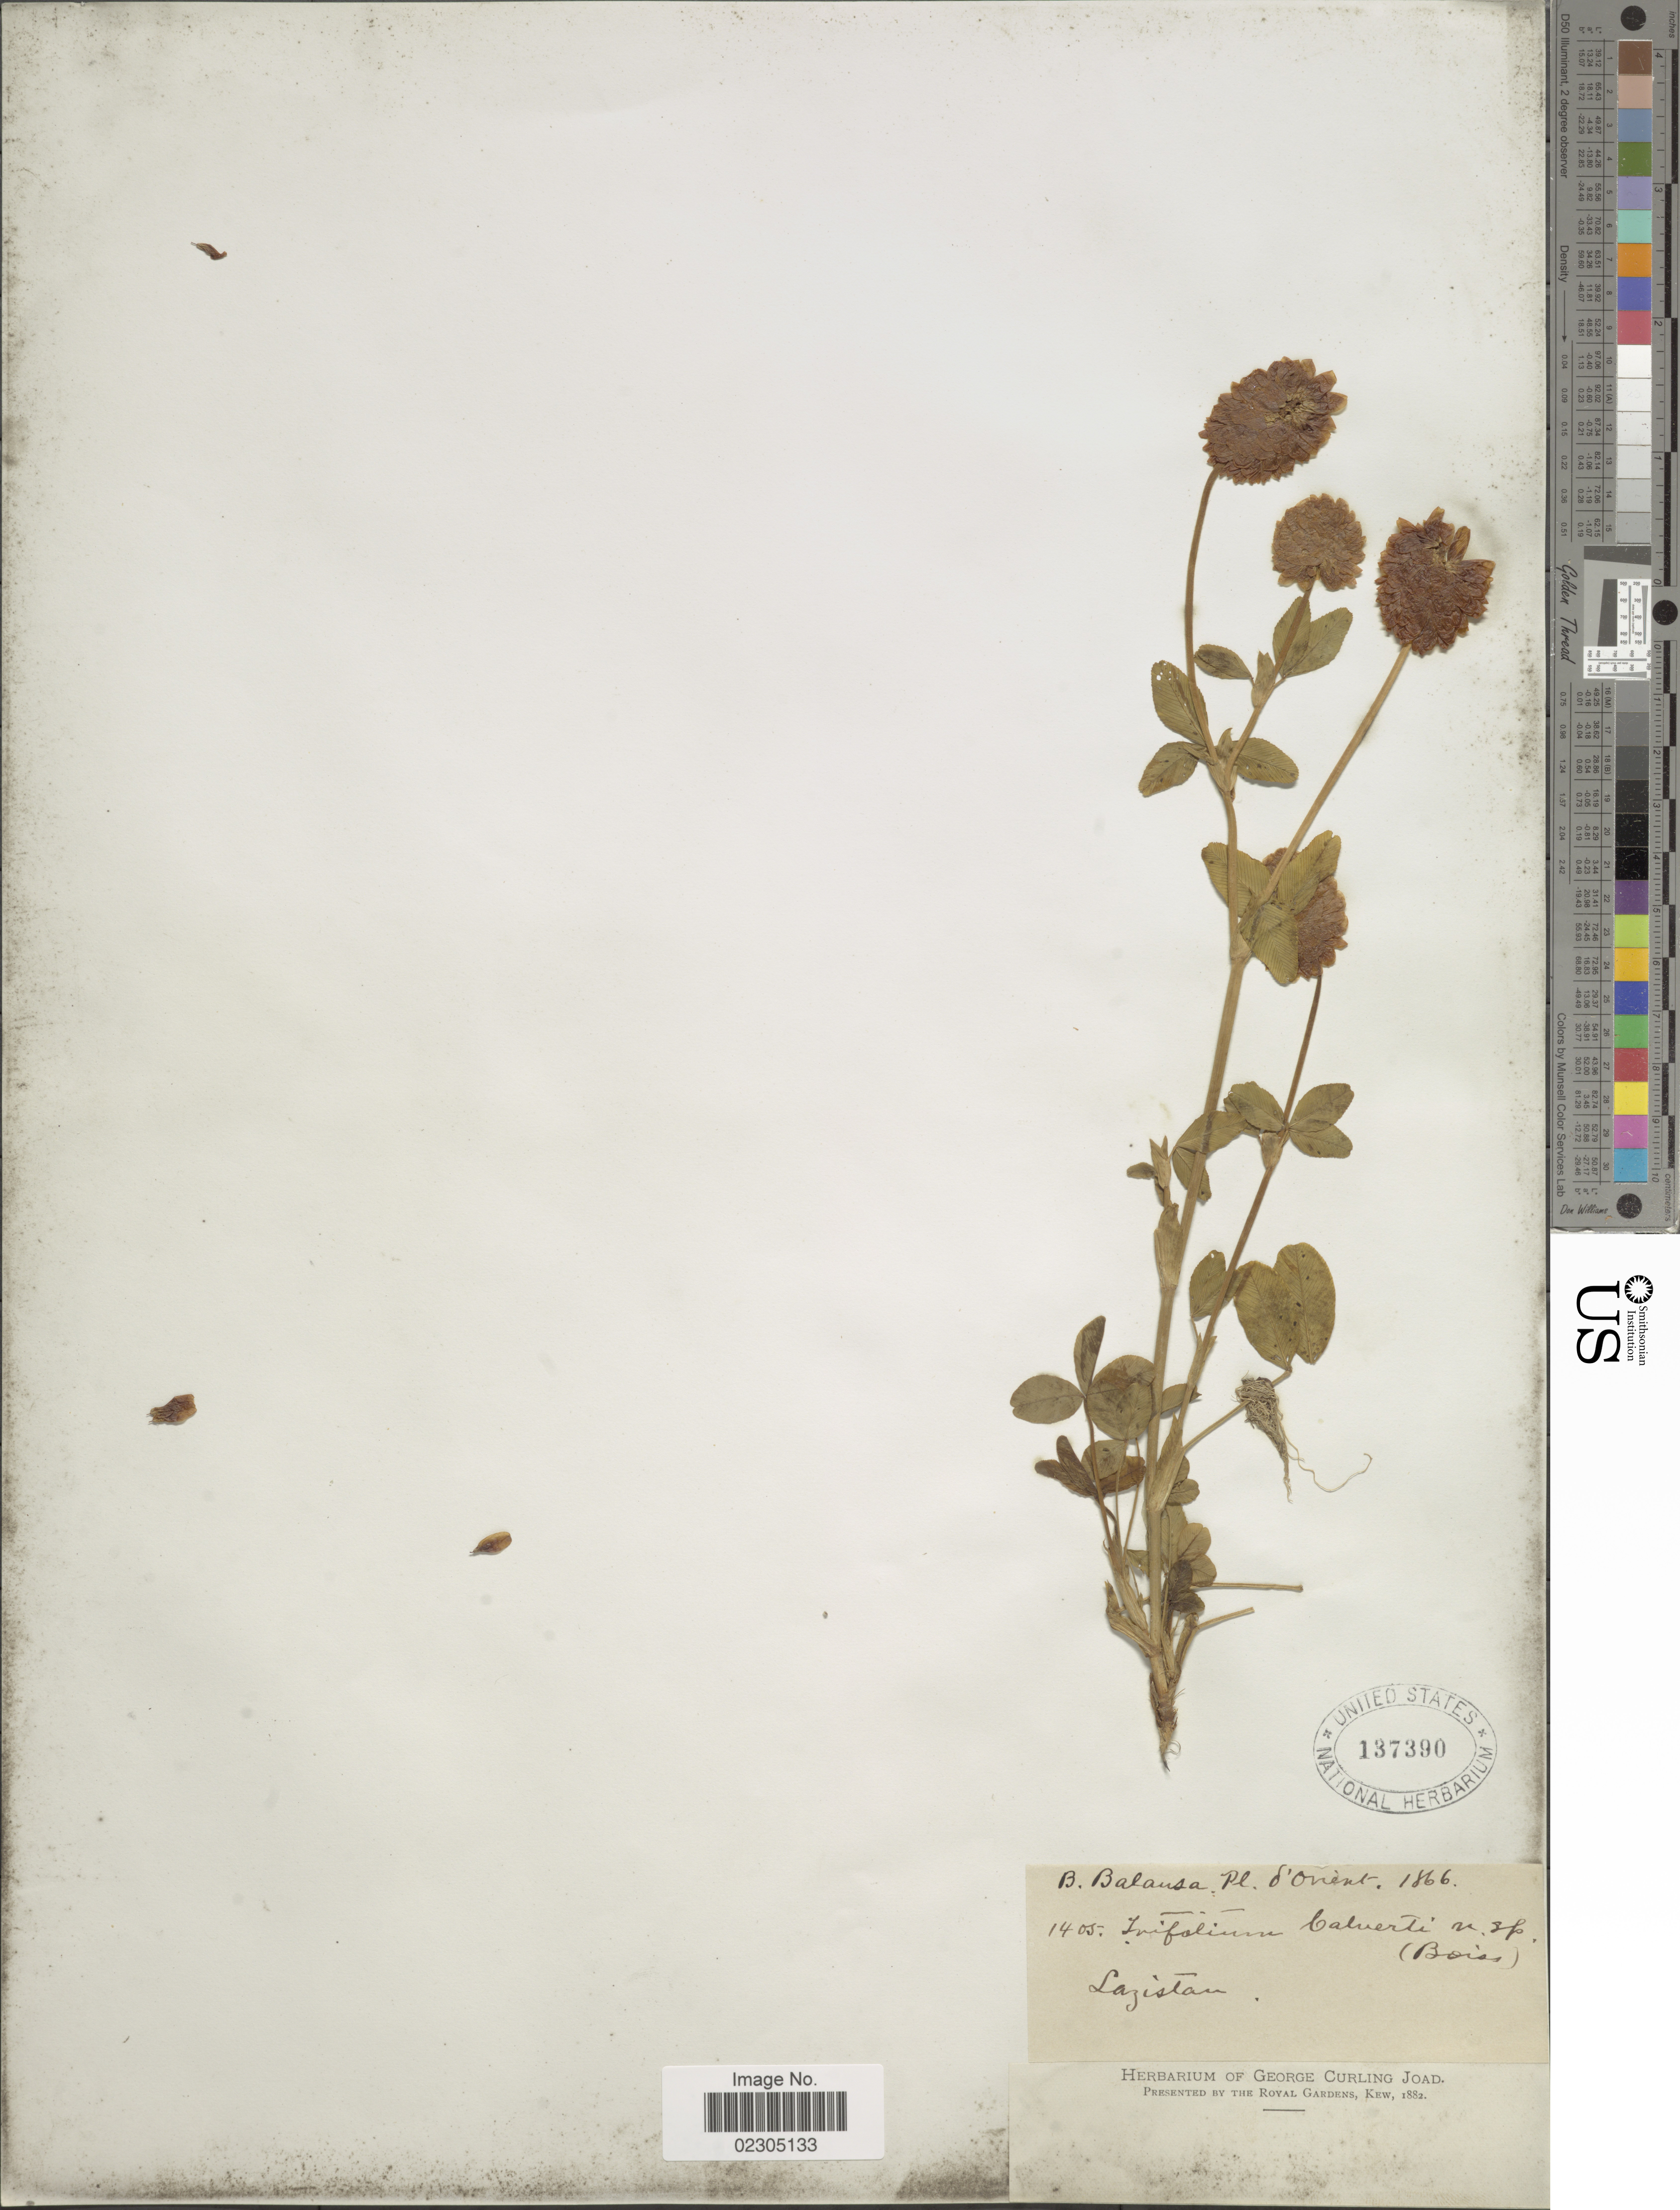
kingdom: Plantae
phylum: Tracheophyta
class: Magnoliopsida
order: Fabales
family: Fabaceae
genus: Trifolium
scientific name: Trifolium calverti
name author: Boiss.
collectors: B. Balansa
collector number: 1405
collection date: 1886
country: Turkey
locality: D'Orient. Lazistan.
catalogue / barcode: US 137390